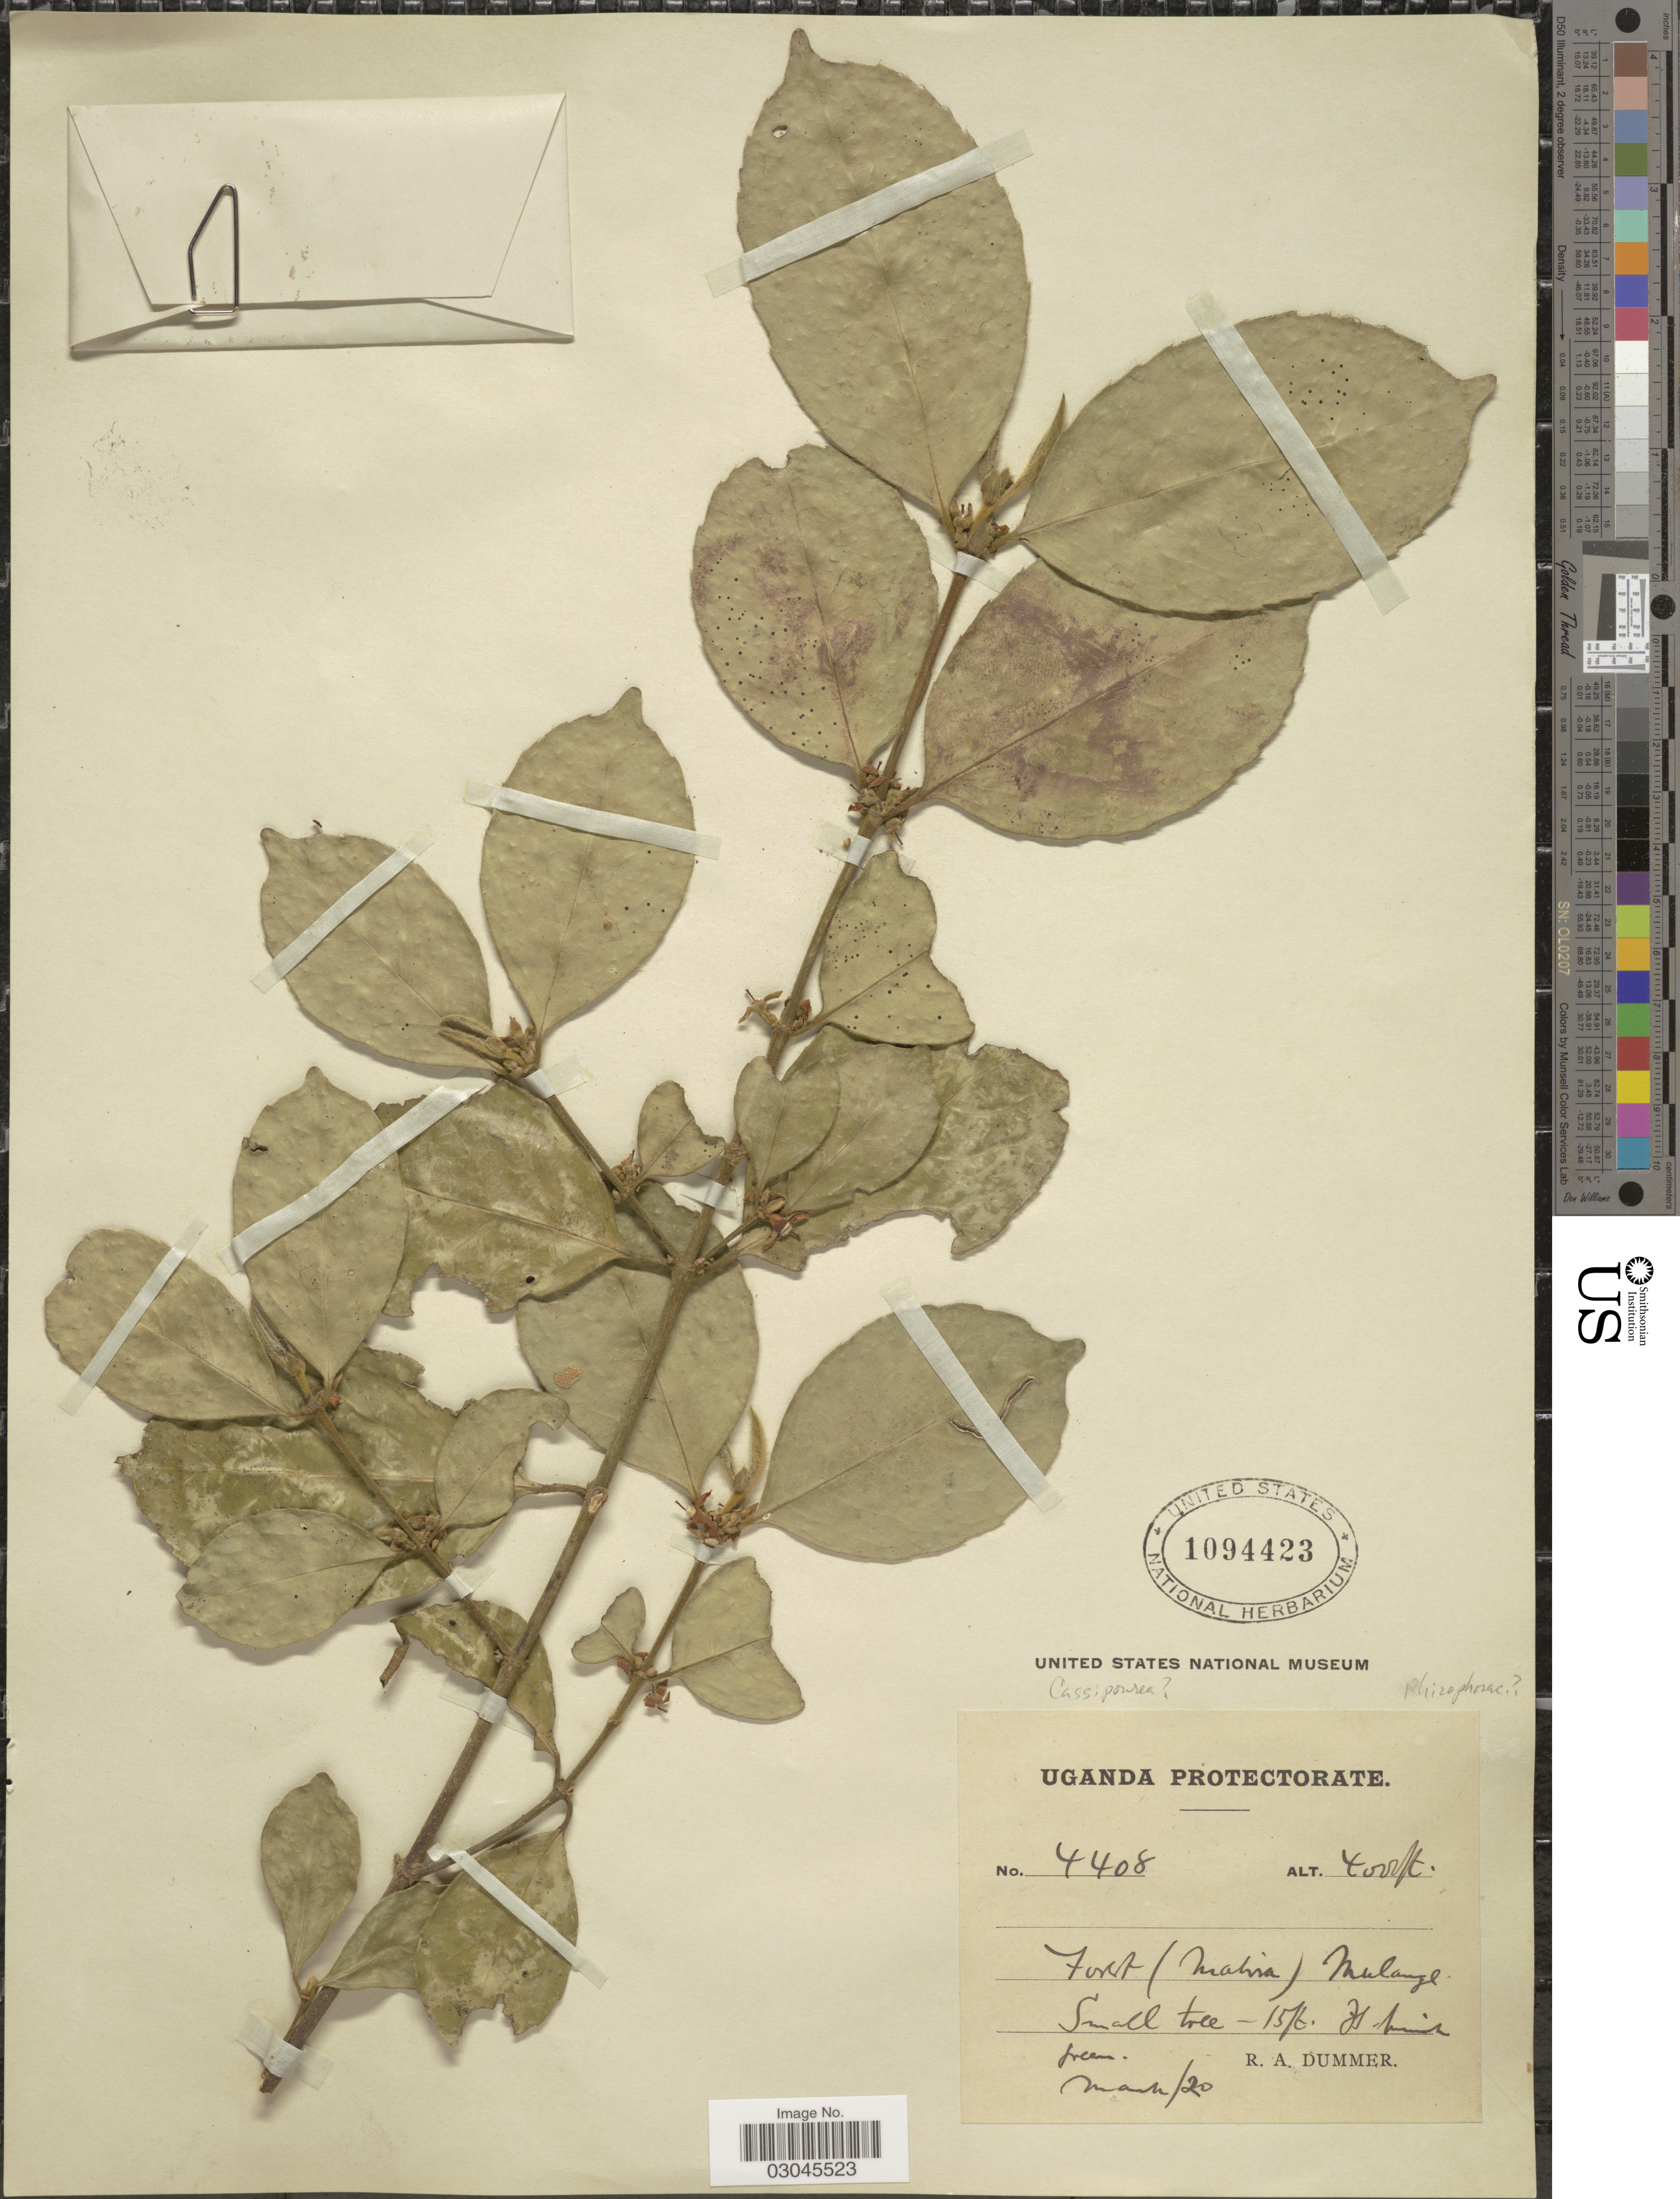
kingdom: Plantae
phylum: Tracheophyta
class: Magnoliopsida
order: Malpighiales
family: Rhizophoraceae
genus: Cassipourea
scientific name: Cassipourea sp.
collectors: R. Dümmer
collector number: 4408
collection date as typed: Transcribed d/m/y: /3/20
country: Uganda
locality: Forest (Mabira), Mulange. Uganda Protectorate.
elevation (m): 1219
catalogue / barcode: US 1094423